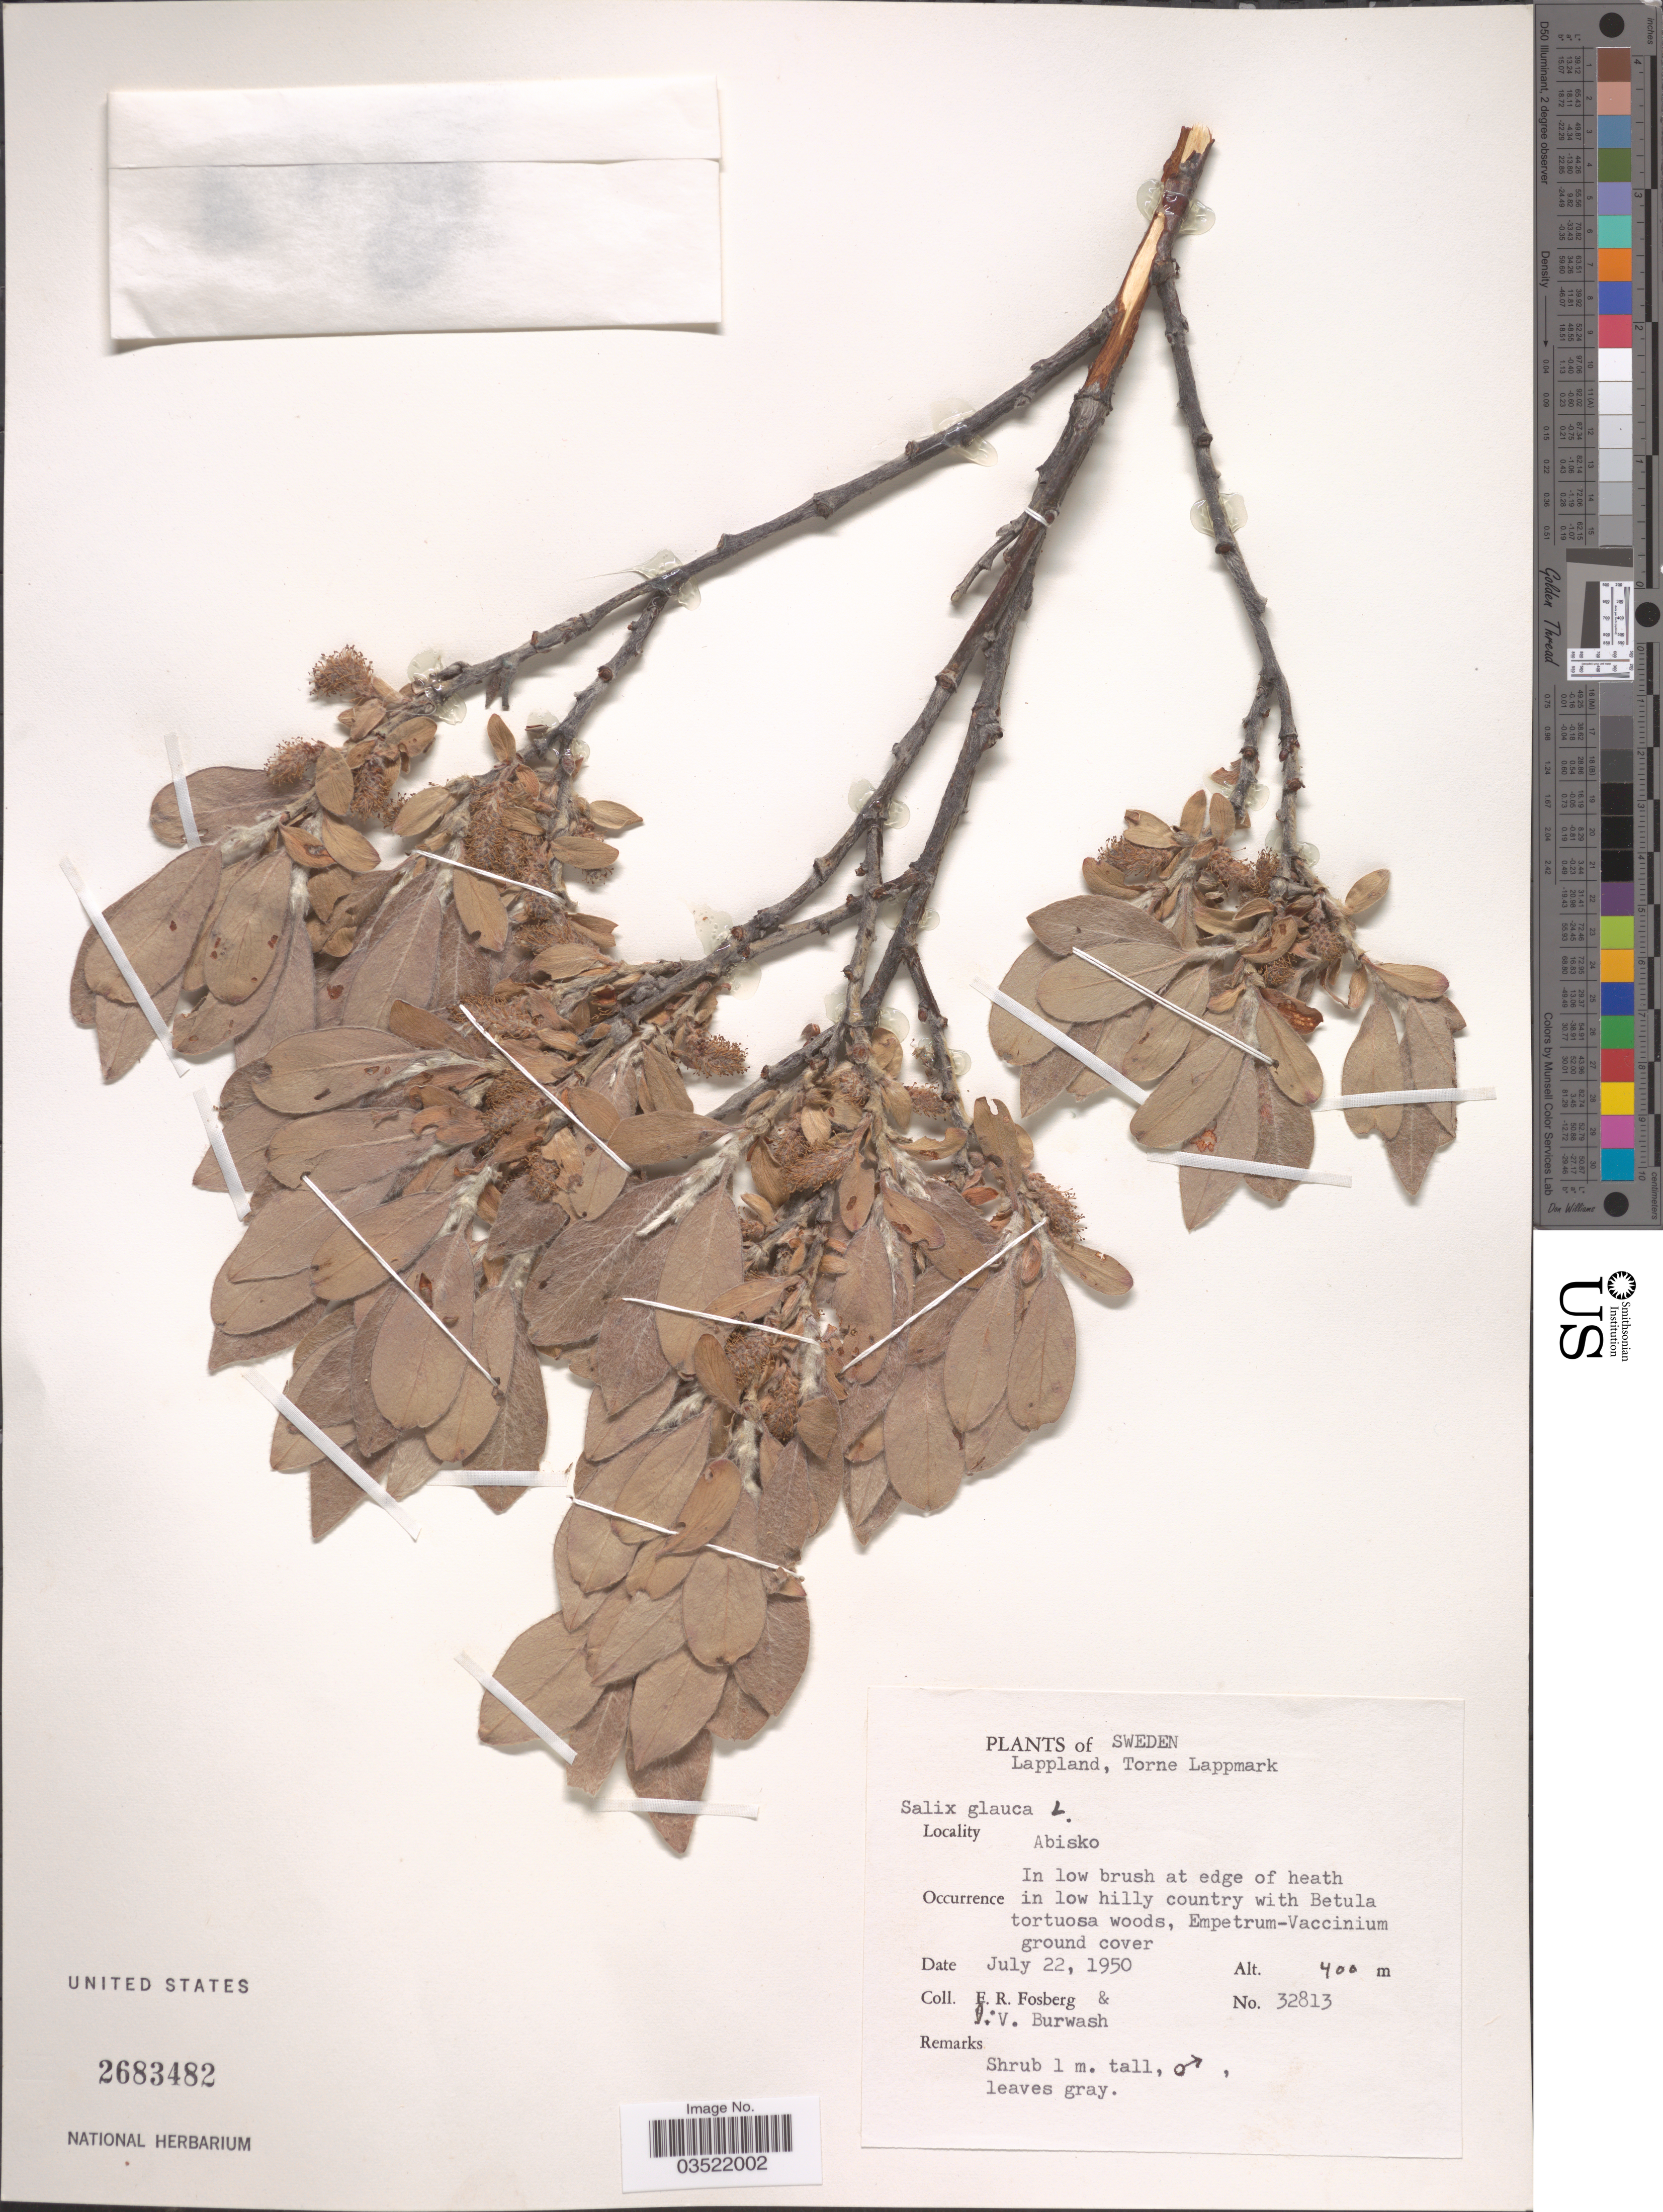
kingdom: Plantae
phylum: Tracheophyta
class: Magnoliopsida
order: Malpighiales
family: Salicaceae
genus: Salix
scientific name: Salix glauca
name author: L.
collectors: F. R. Fosberg & J. Burwash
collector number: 32813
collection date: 1950-07-22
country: Sweden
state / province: Norrbotten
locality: Lappland, Torne Lappmark. Abisko.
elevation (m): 400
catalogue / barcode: US 2683482